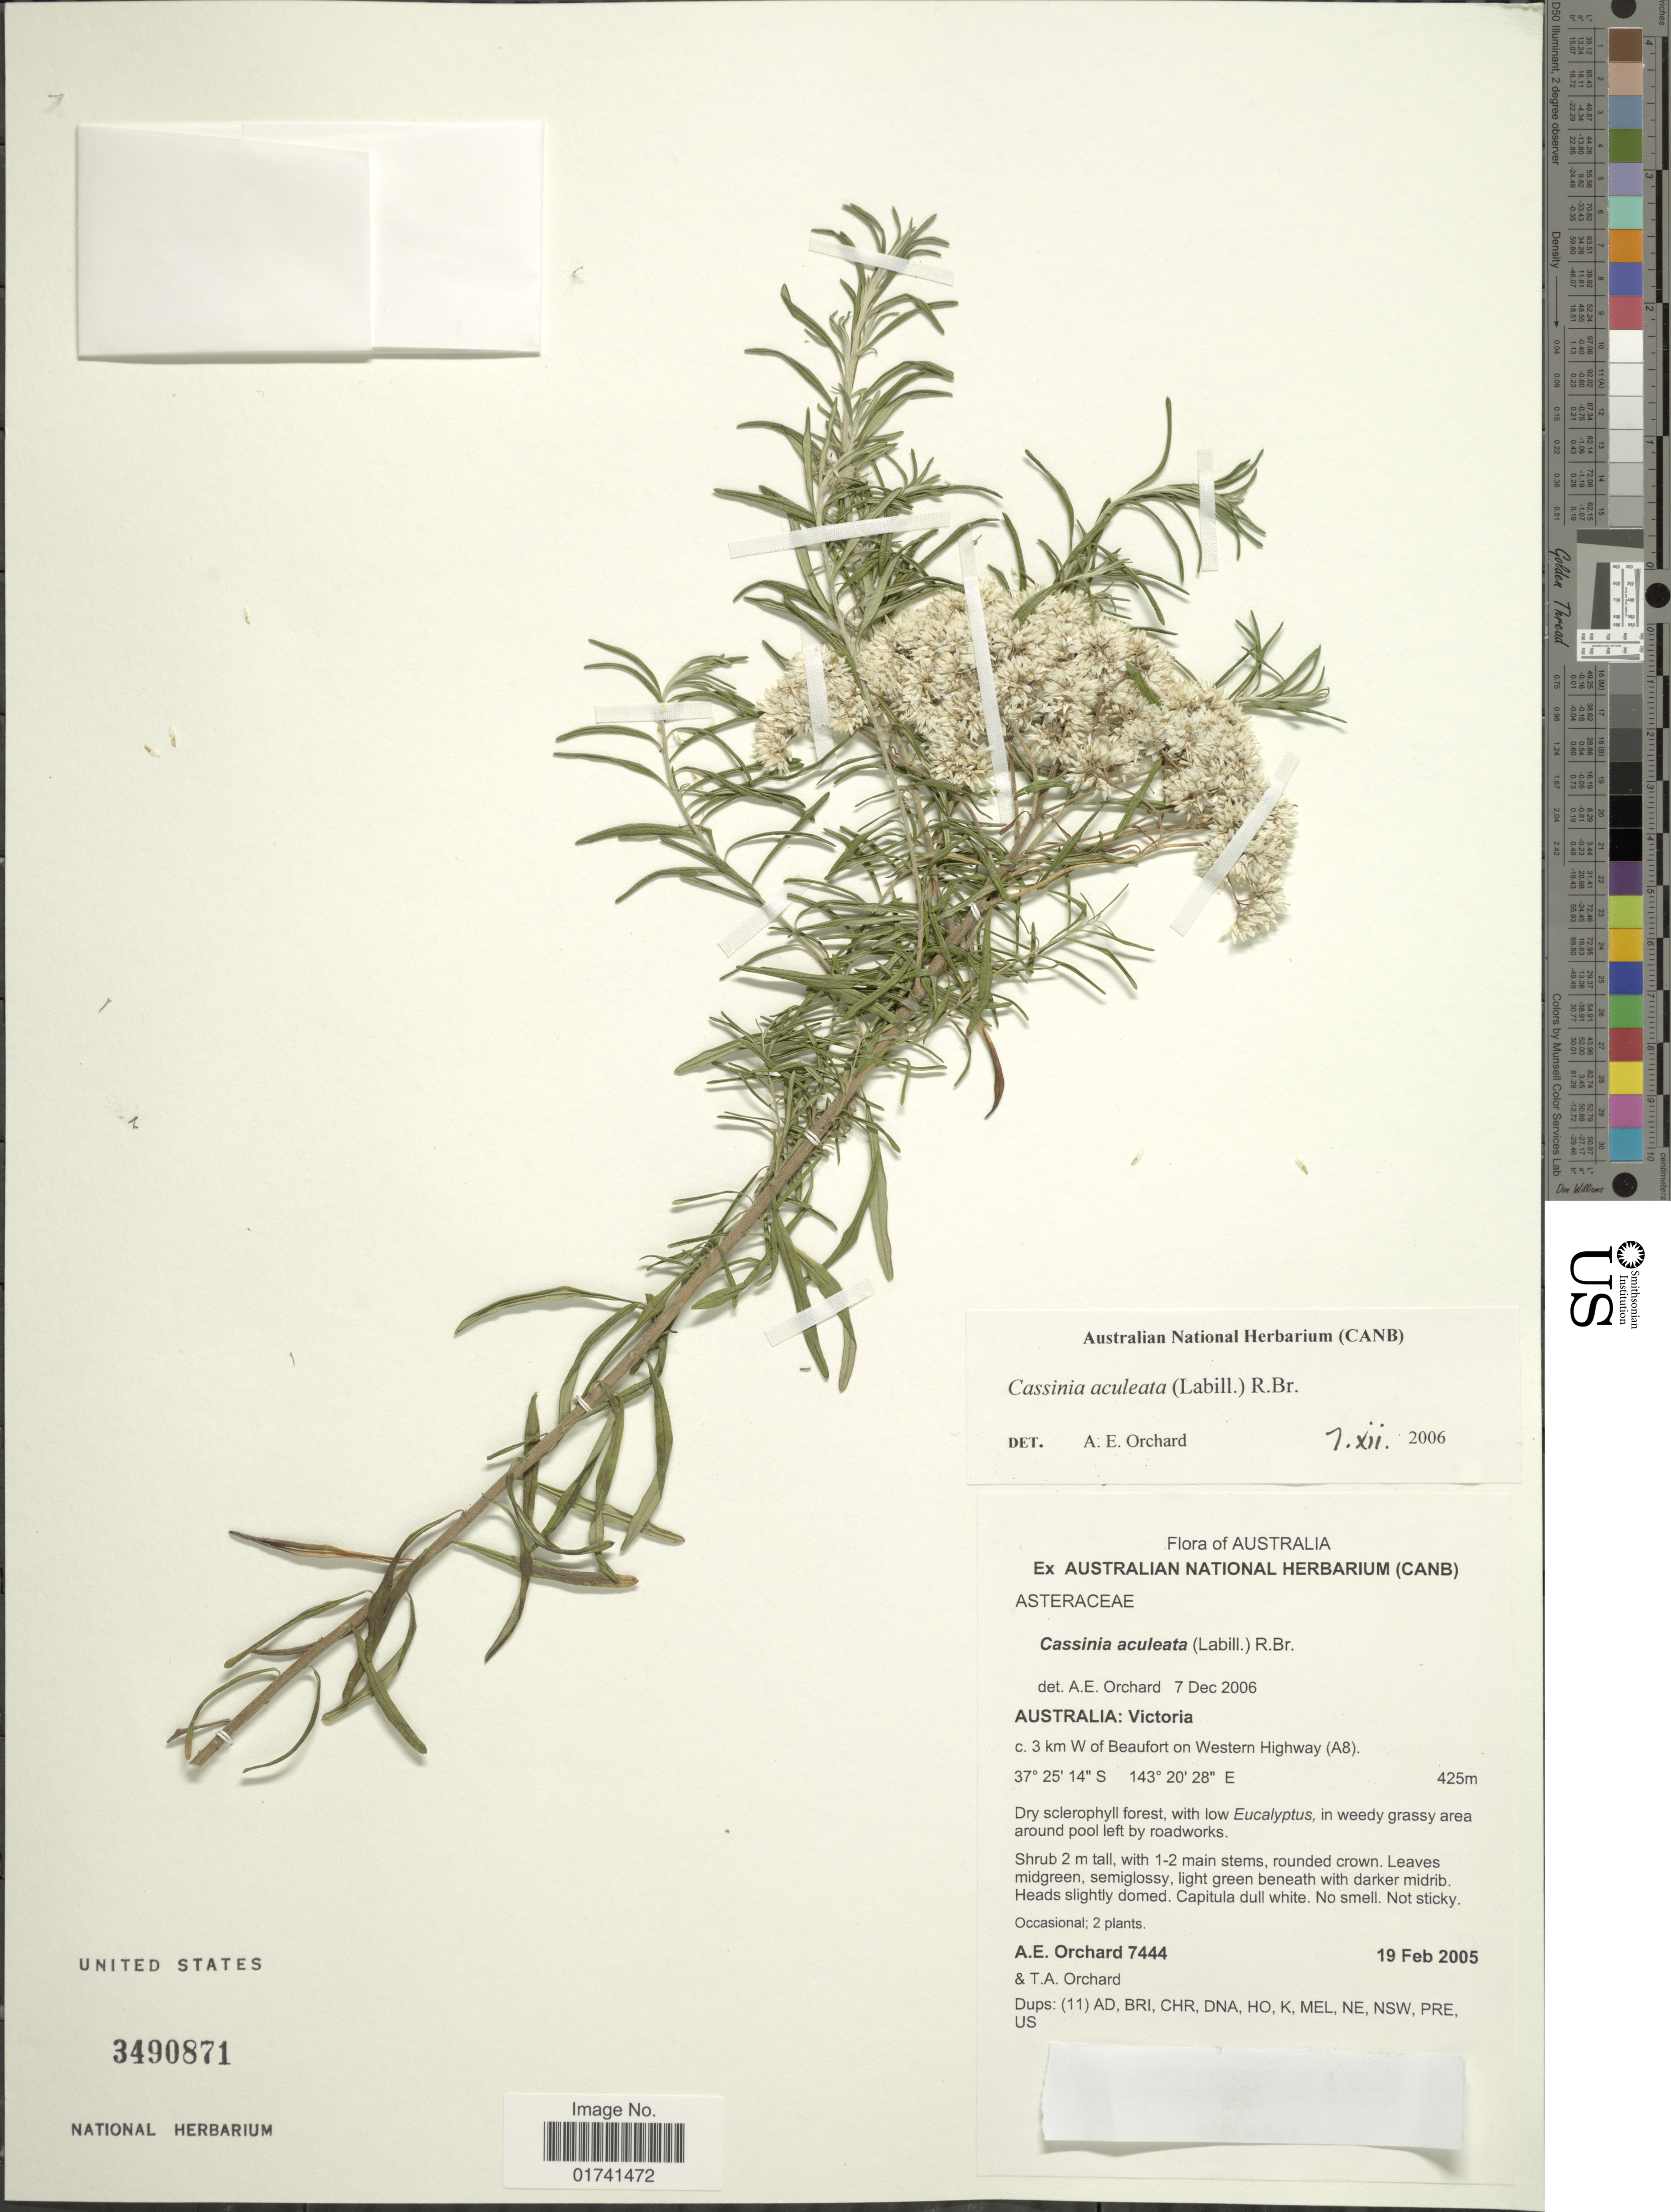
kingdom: Plantae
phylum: Tracheophyta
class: Magnoliopsida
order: Asterales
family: Asteraceae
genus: Cassinia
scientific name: Cassinia aculeata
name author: (Labill.) R. Br.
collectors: A. E. Orchard & T. A. Orchard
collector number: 7444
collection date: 2005-02-19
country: Australia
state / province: Victoria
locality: Victoria, c. 3 km W of Beaufort on Western Highway (A8),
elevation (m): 425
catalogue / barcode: US 3490871